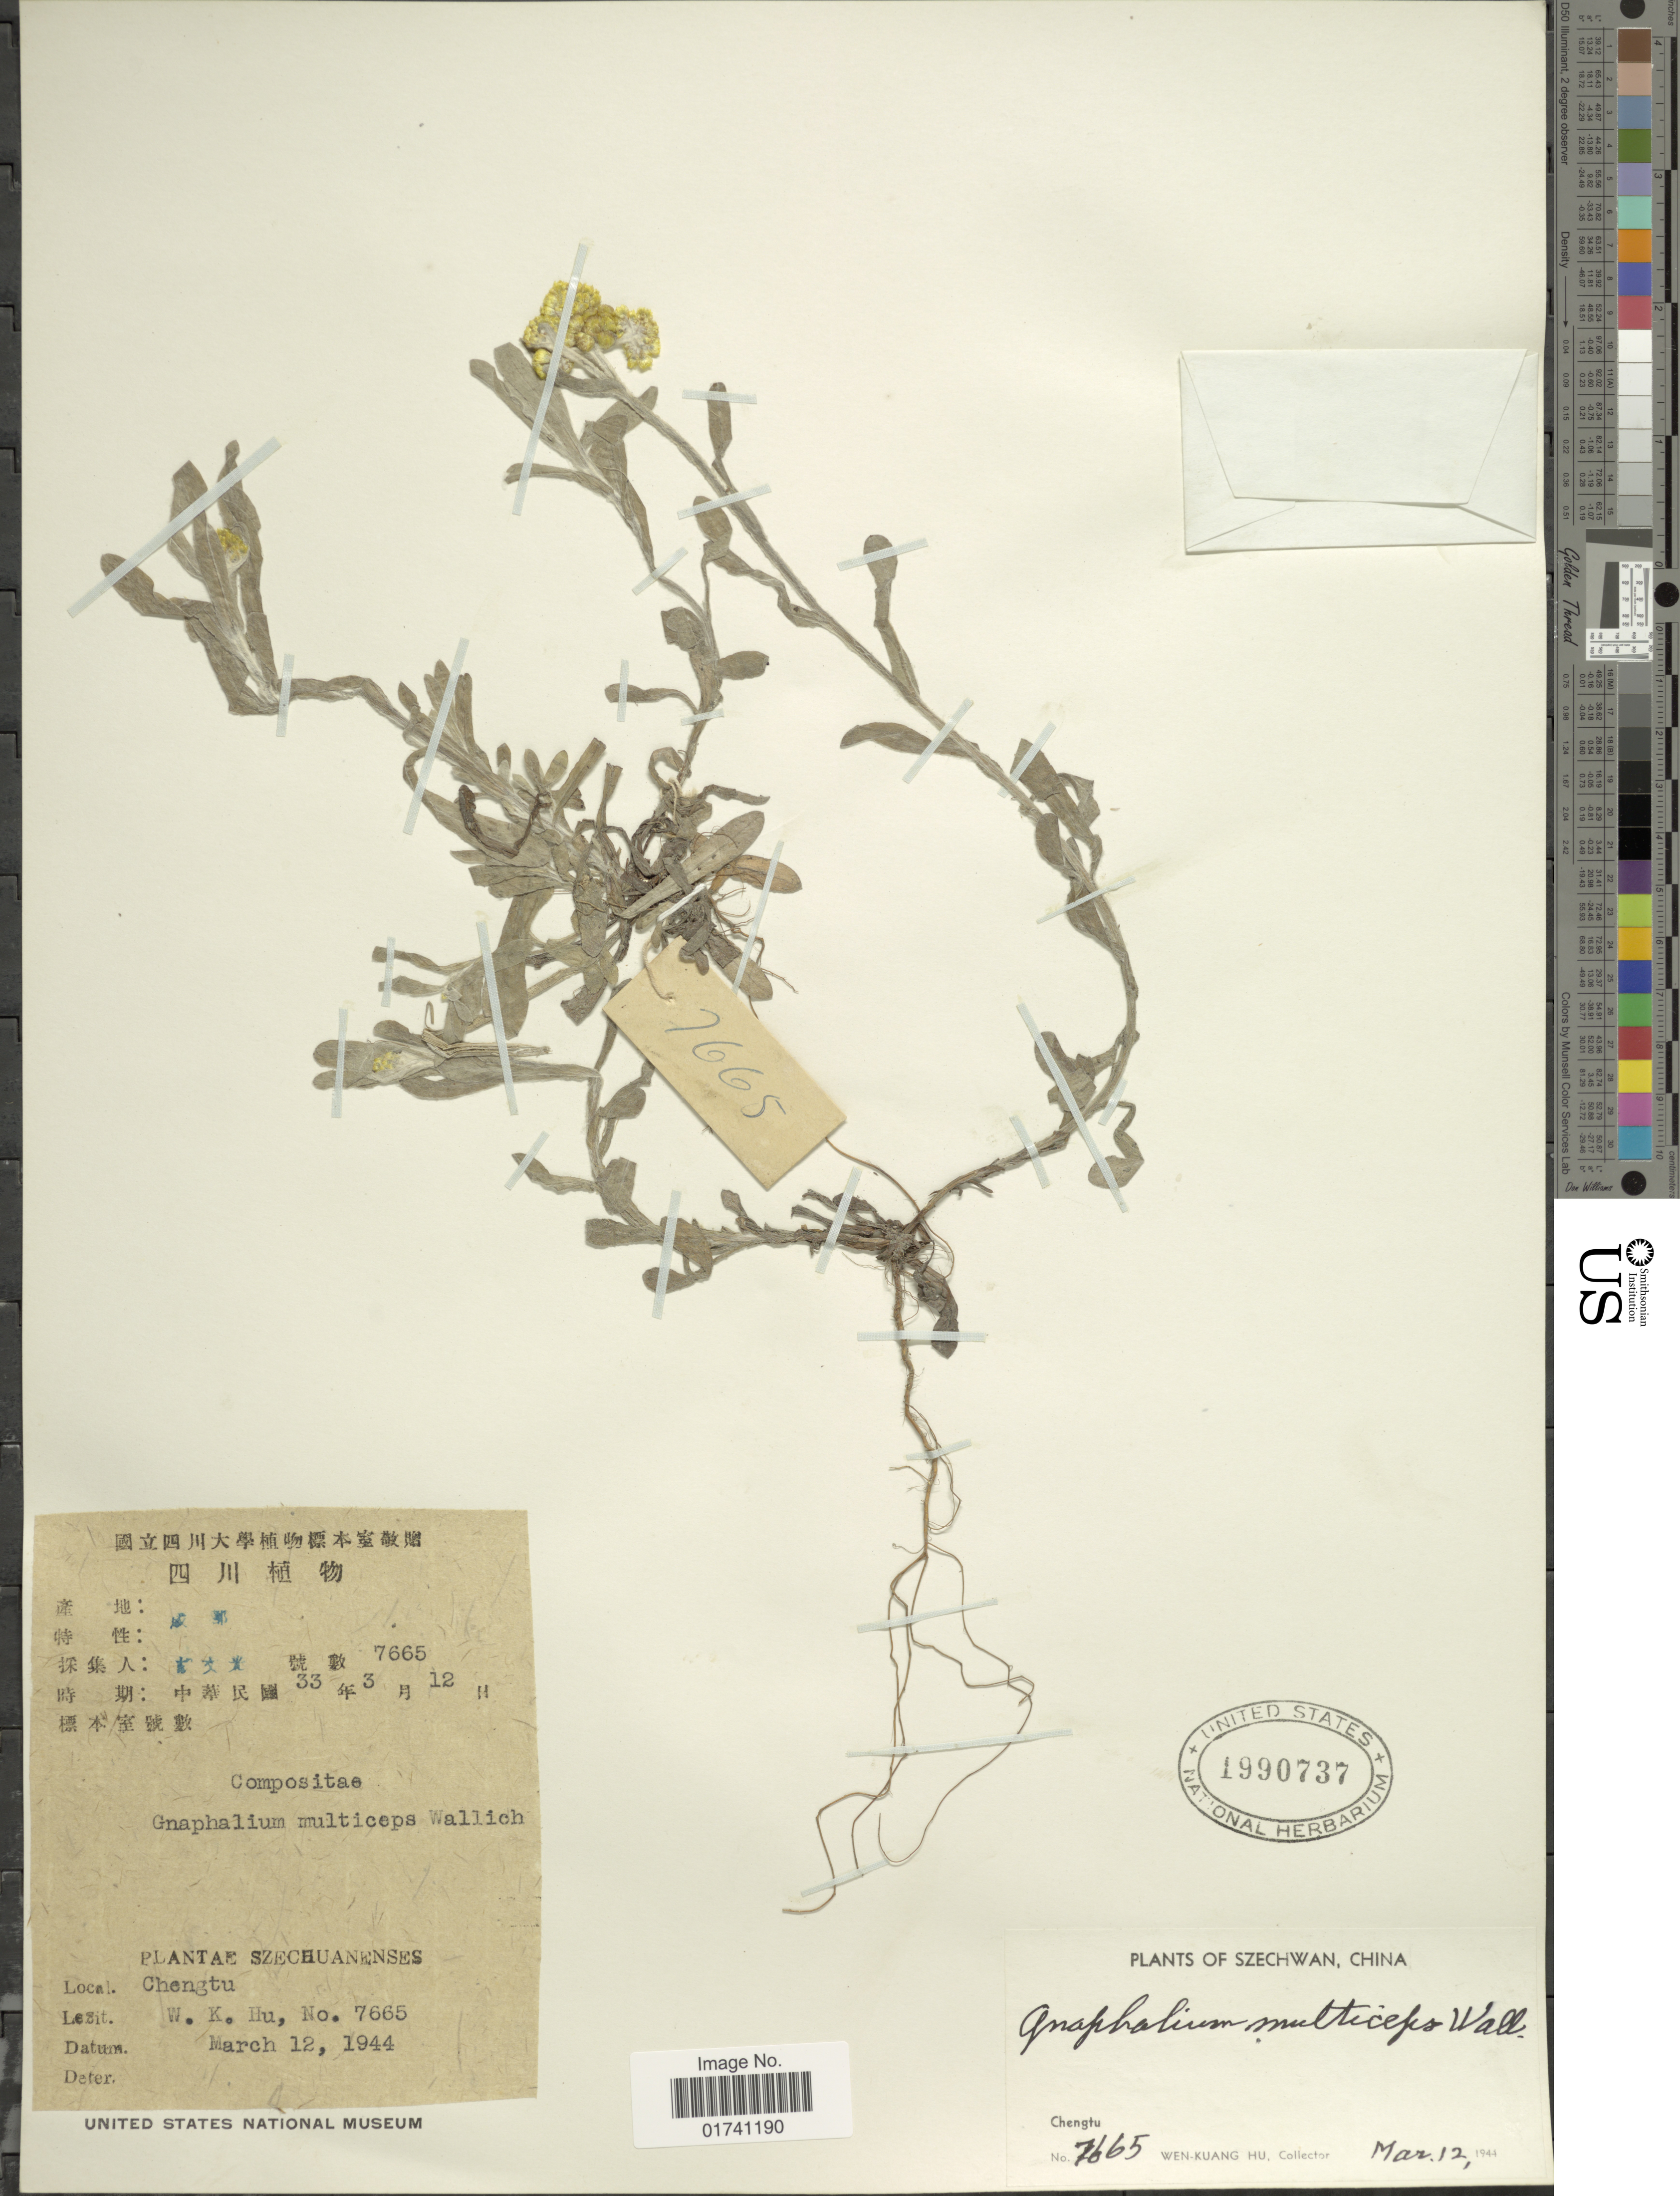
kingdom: Plantae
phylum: Tracheophyta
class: Magnoliopsida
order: Asterales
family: Asteraceae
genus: Laphangium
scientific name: Laphangium affine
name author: (D. Don) Tzvelev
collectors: W. K. Hu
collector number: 7665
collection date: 1944-03-12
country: China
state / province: Sichuan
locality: Chengtu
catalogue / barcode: US 1990737